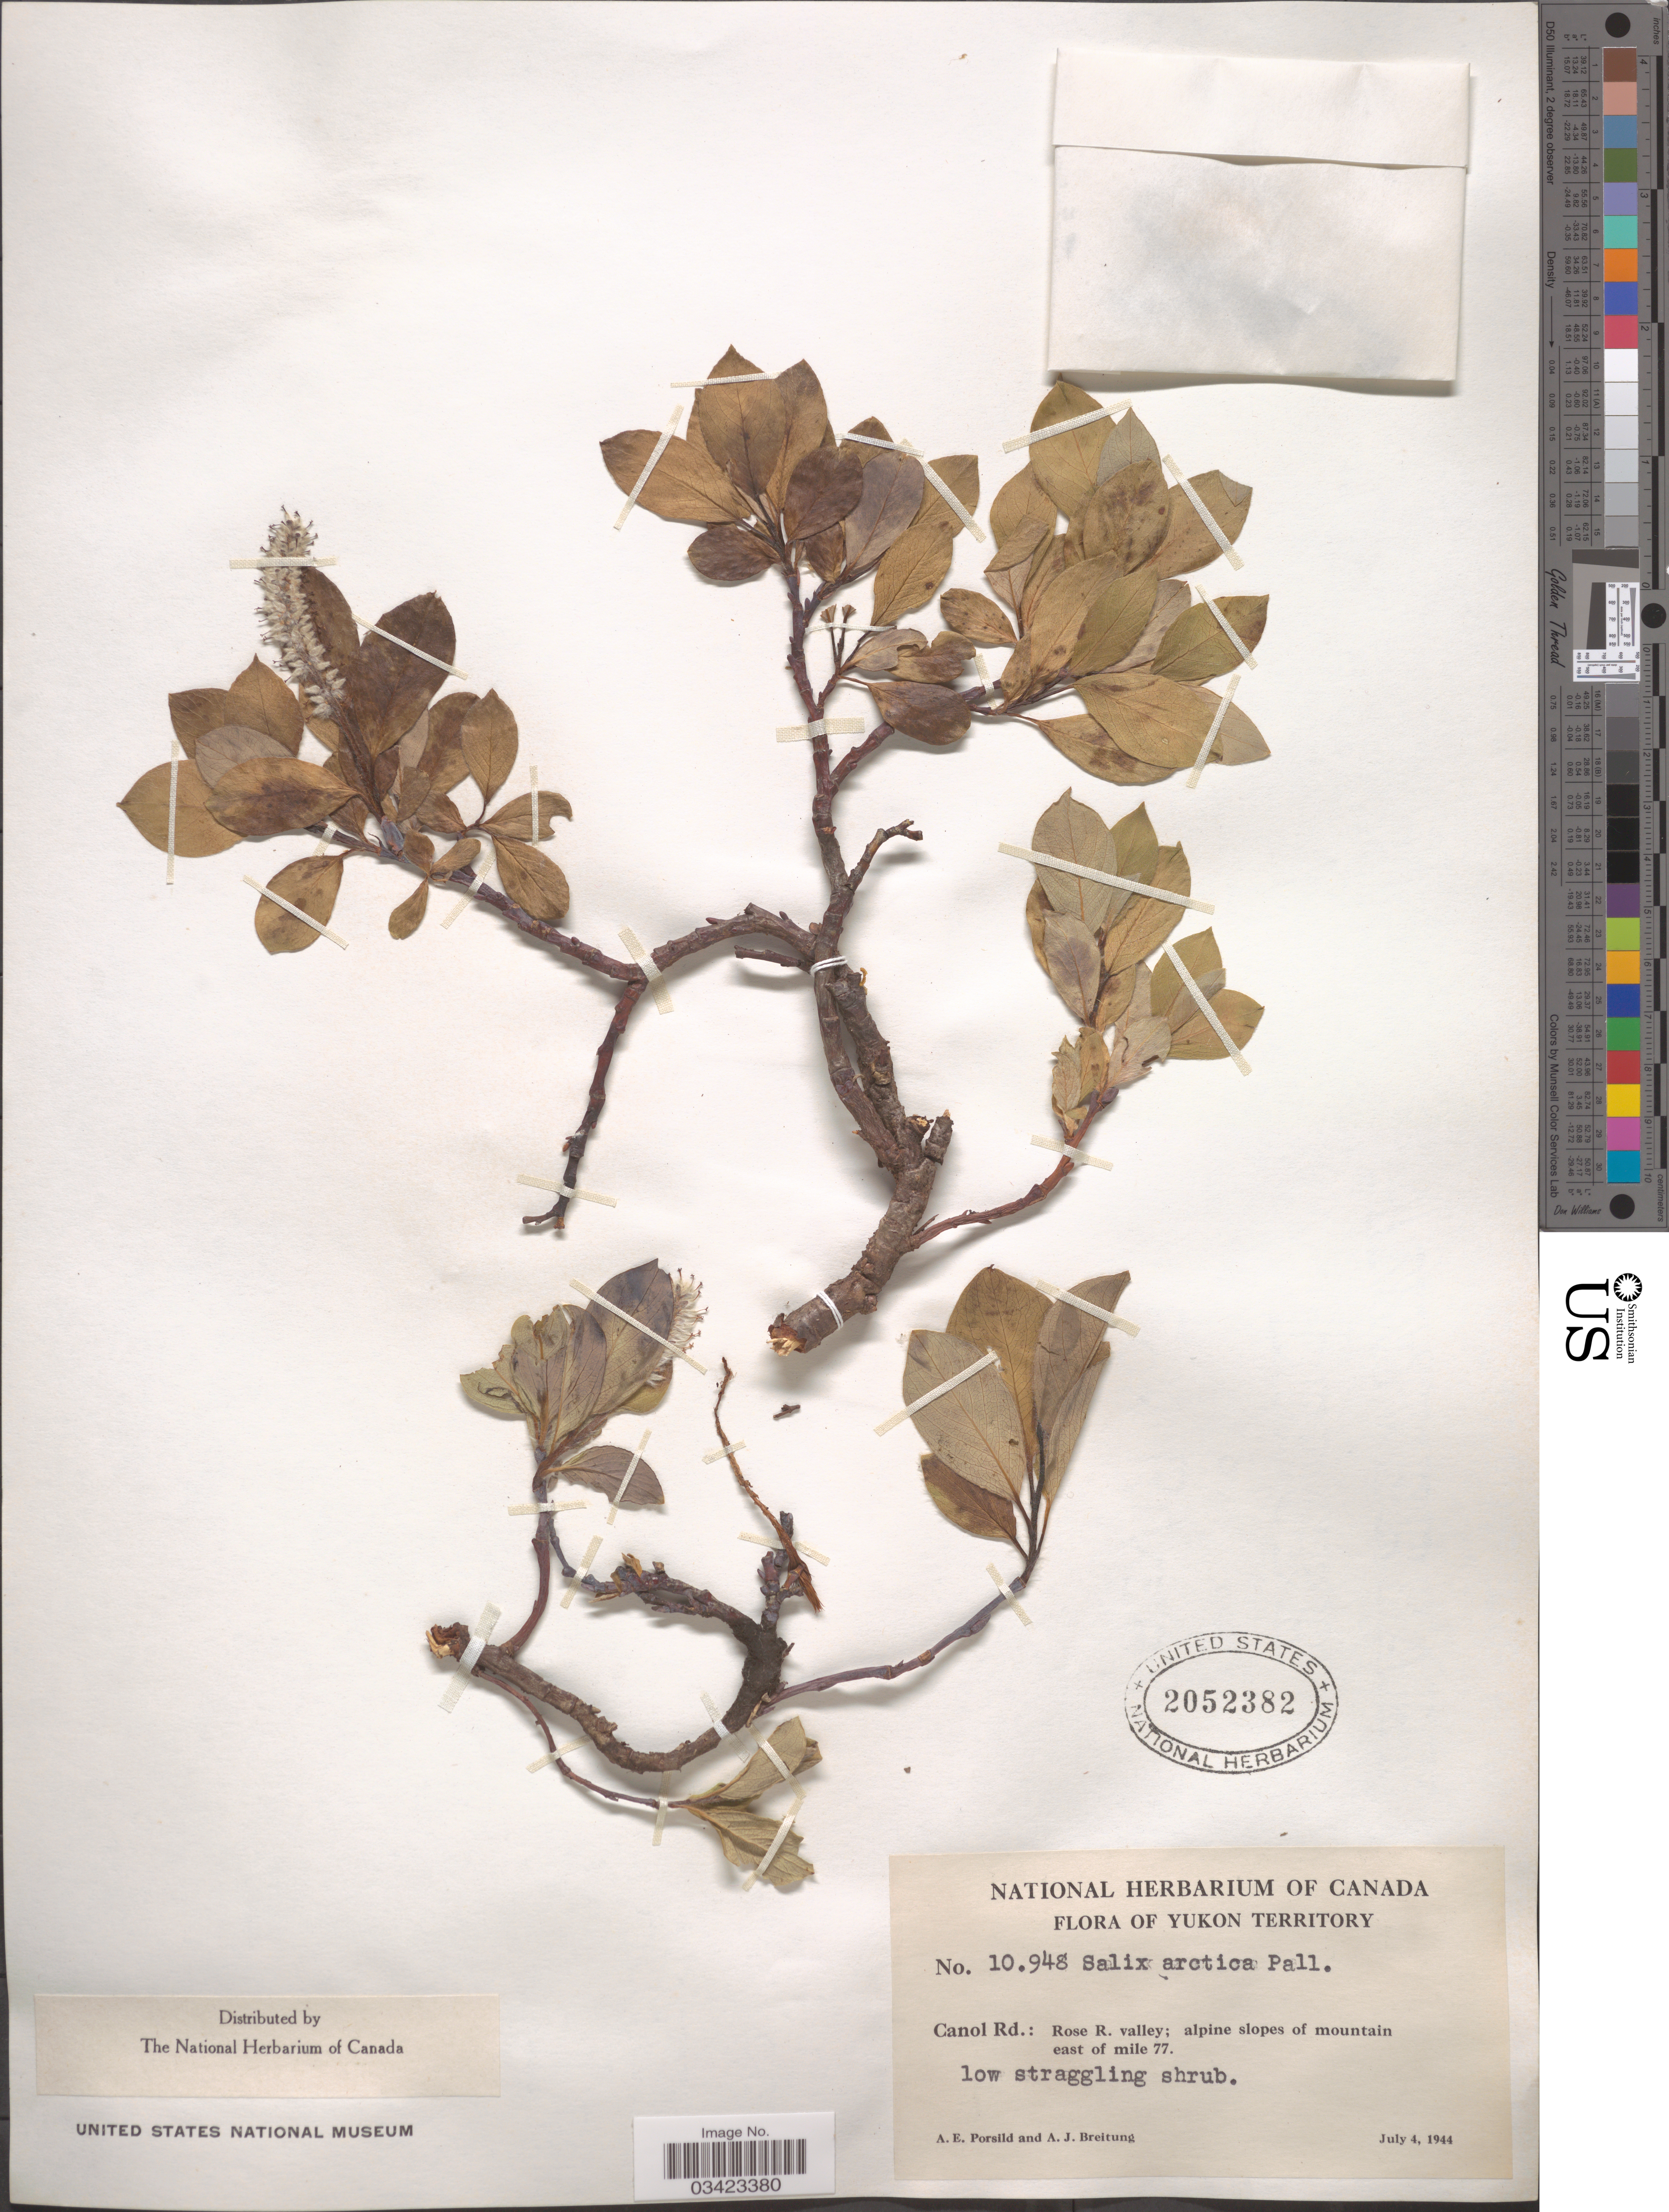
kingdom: Plantae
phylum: Tracheophyta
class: Magnoliopsida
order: Malpighiales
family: Salicaceae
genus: Salix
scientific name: Salix arctica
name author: Pall.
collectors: A. E. Porsild & A. Breitung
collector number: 10948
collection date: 1944-07-04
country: Canada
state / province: Yukon Territory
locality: Canol Rd.: Rose R. valley; alpine slopes of mountain east of mile 77.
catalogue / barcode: US 2052382